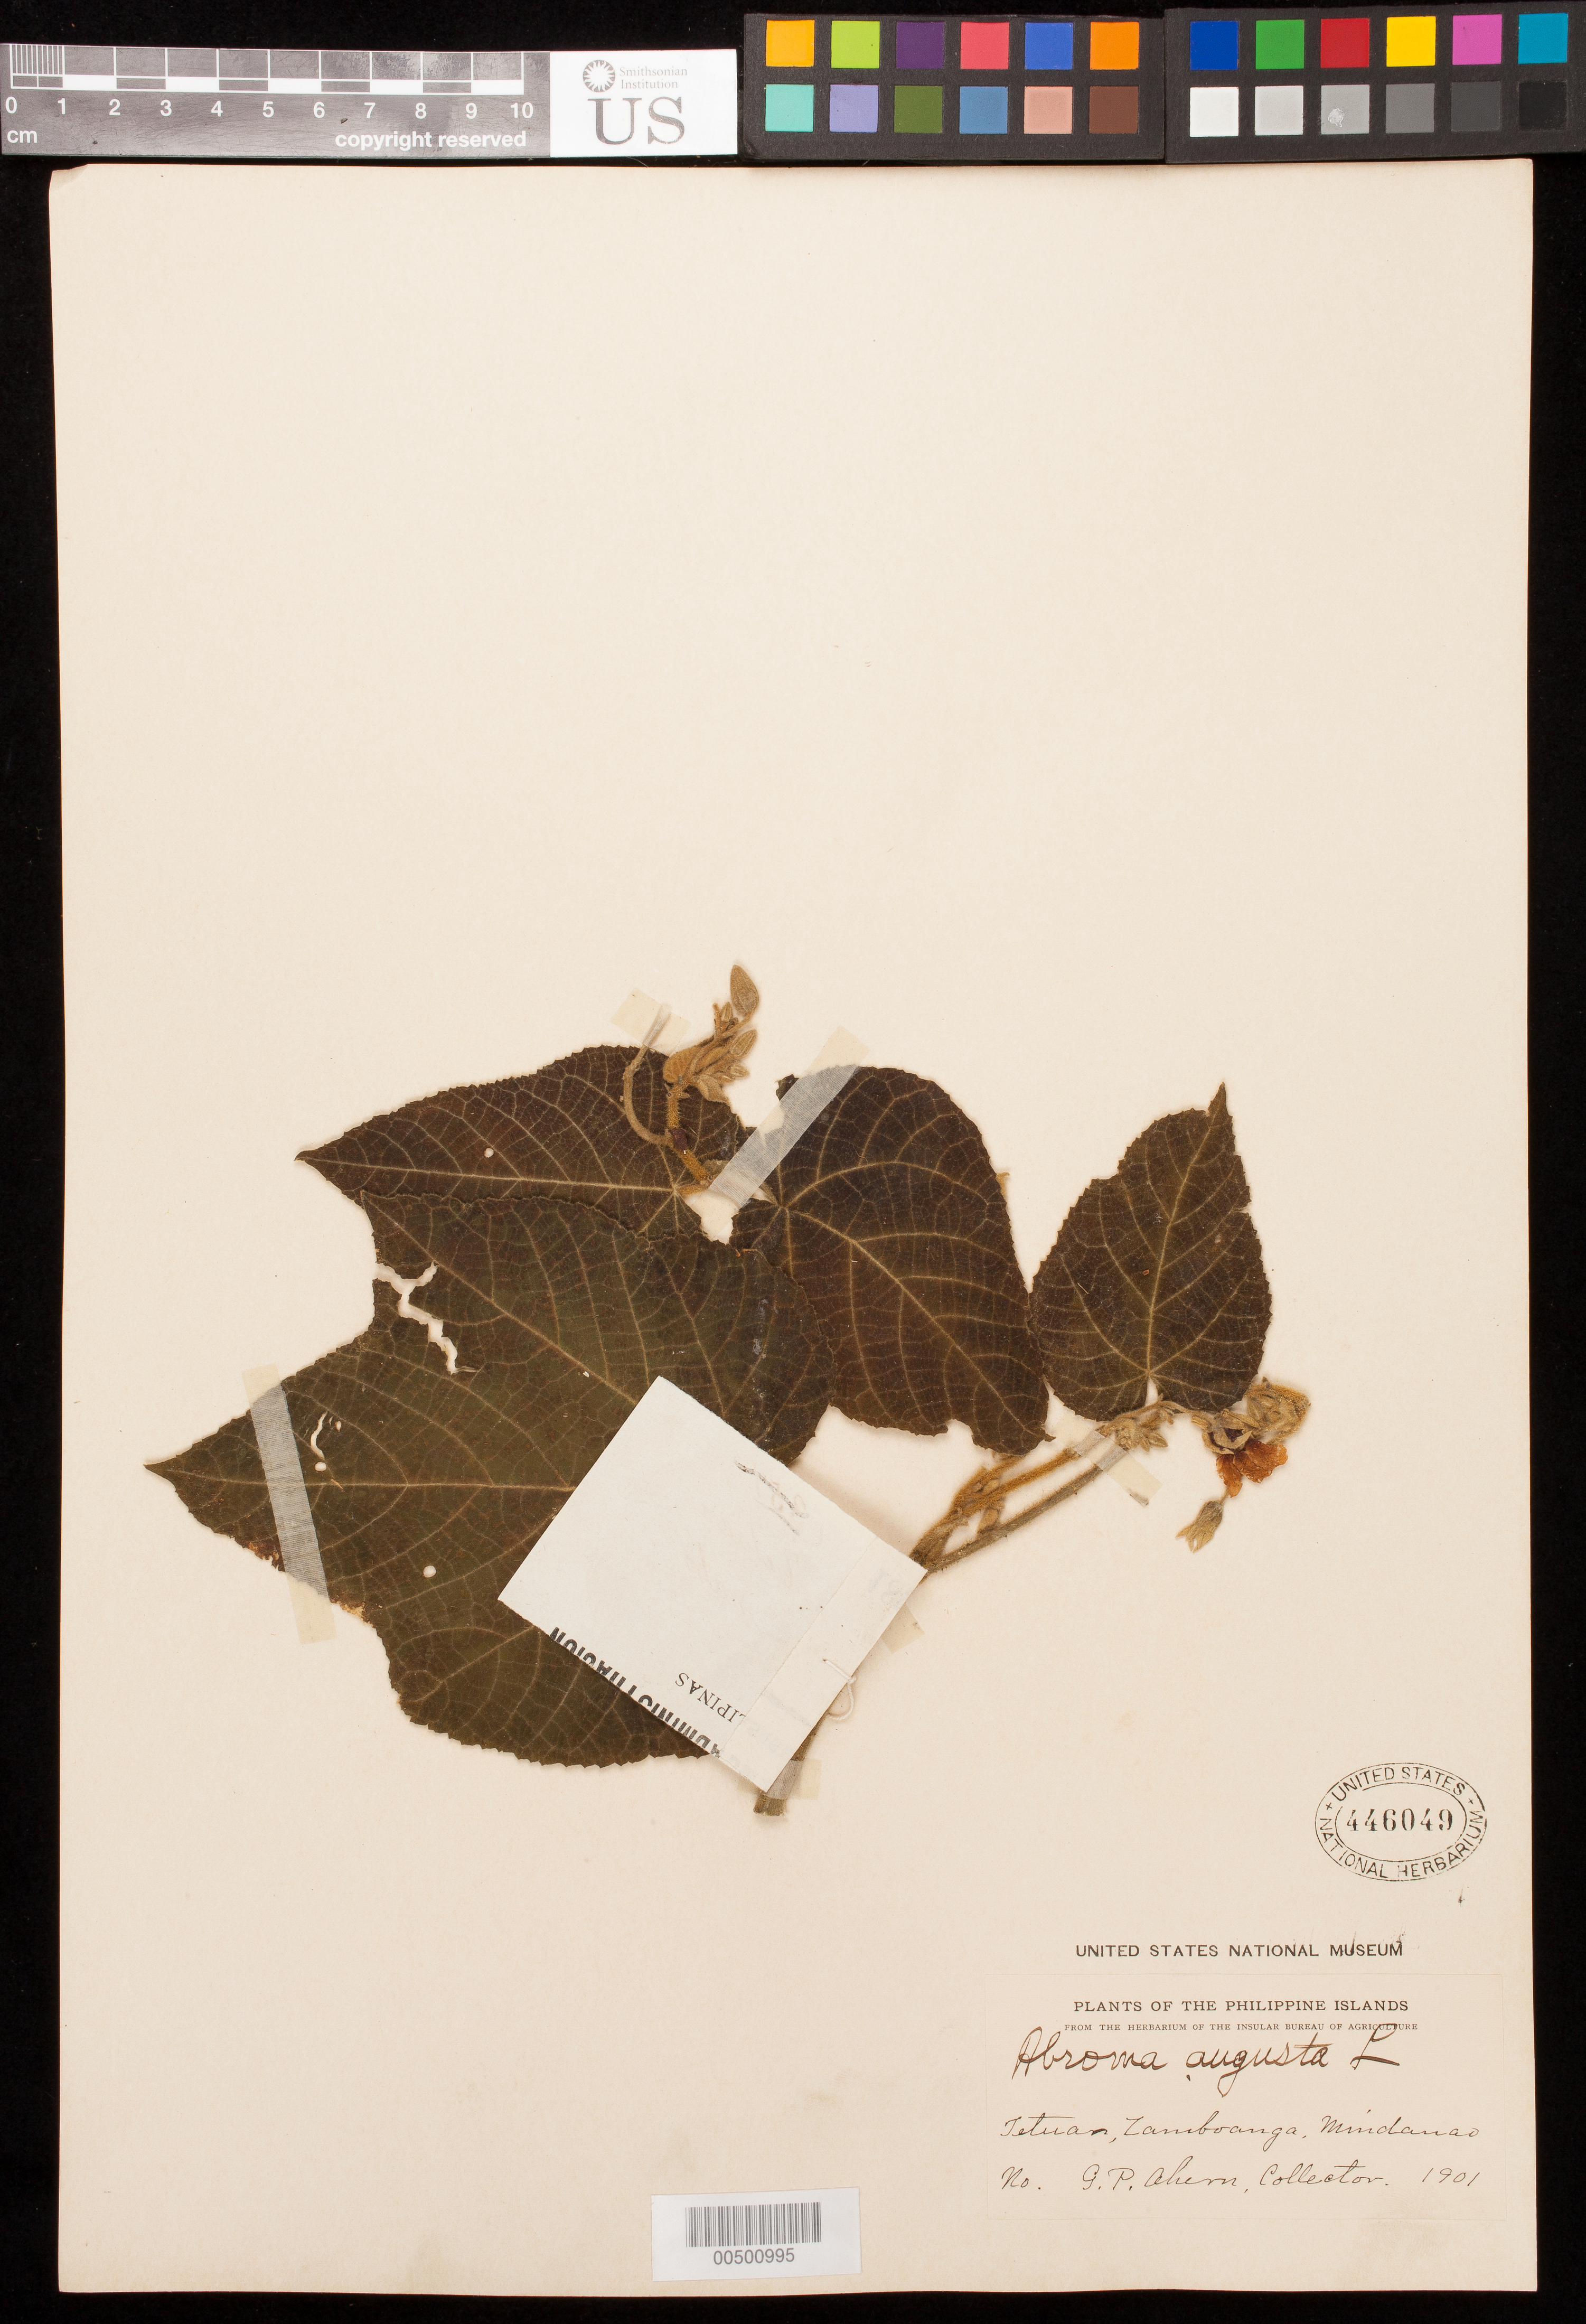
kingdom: Plantae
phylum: Tracheophyta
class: Magnoliopsida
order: Malvales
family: Malvaceae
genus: Abroma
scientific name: Abroma augusta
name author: (L.) L. f.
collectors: G. Ahern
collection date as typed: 1901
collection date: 1901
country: Philippines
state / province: Zamboanga Peninsula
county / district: Zamboanga del Sur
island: Mindanao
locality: Zamboanga City, Tetuan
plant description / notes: Common name: Anabó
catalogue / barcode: US 446049